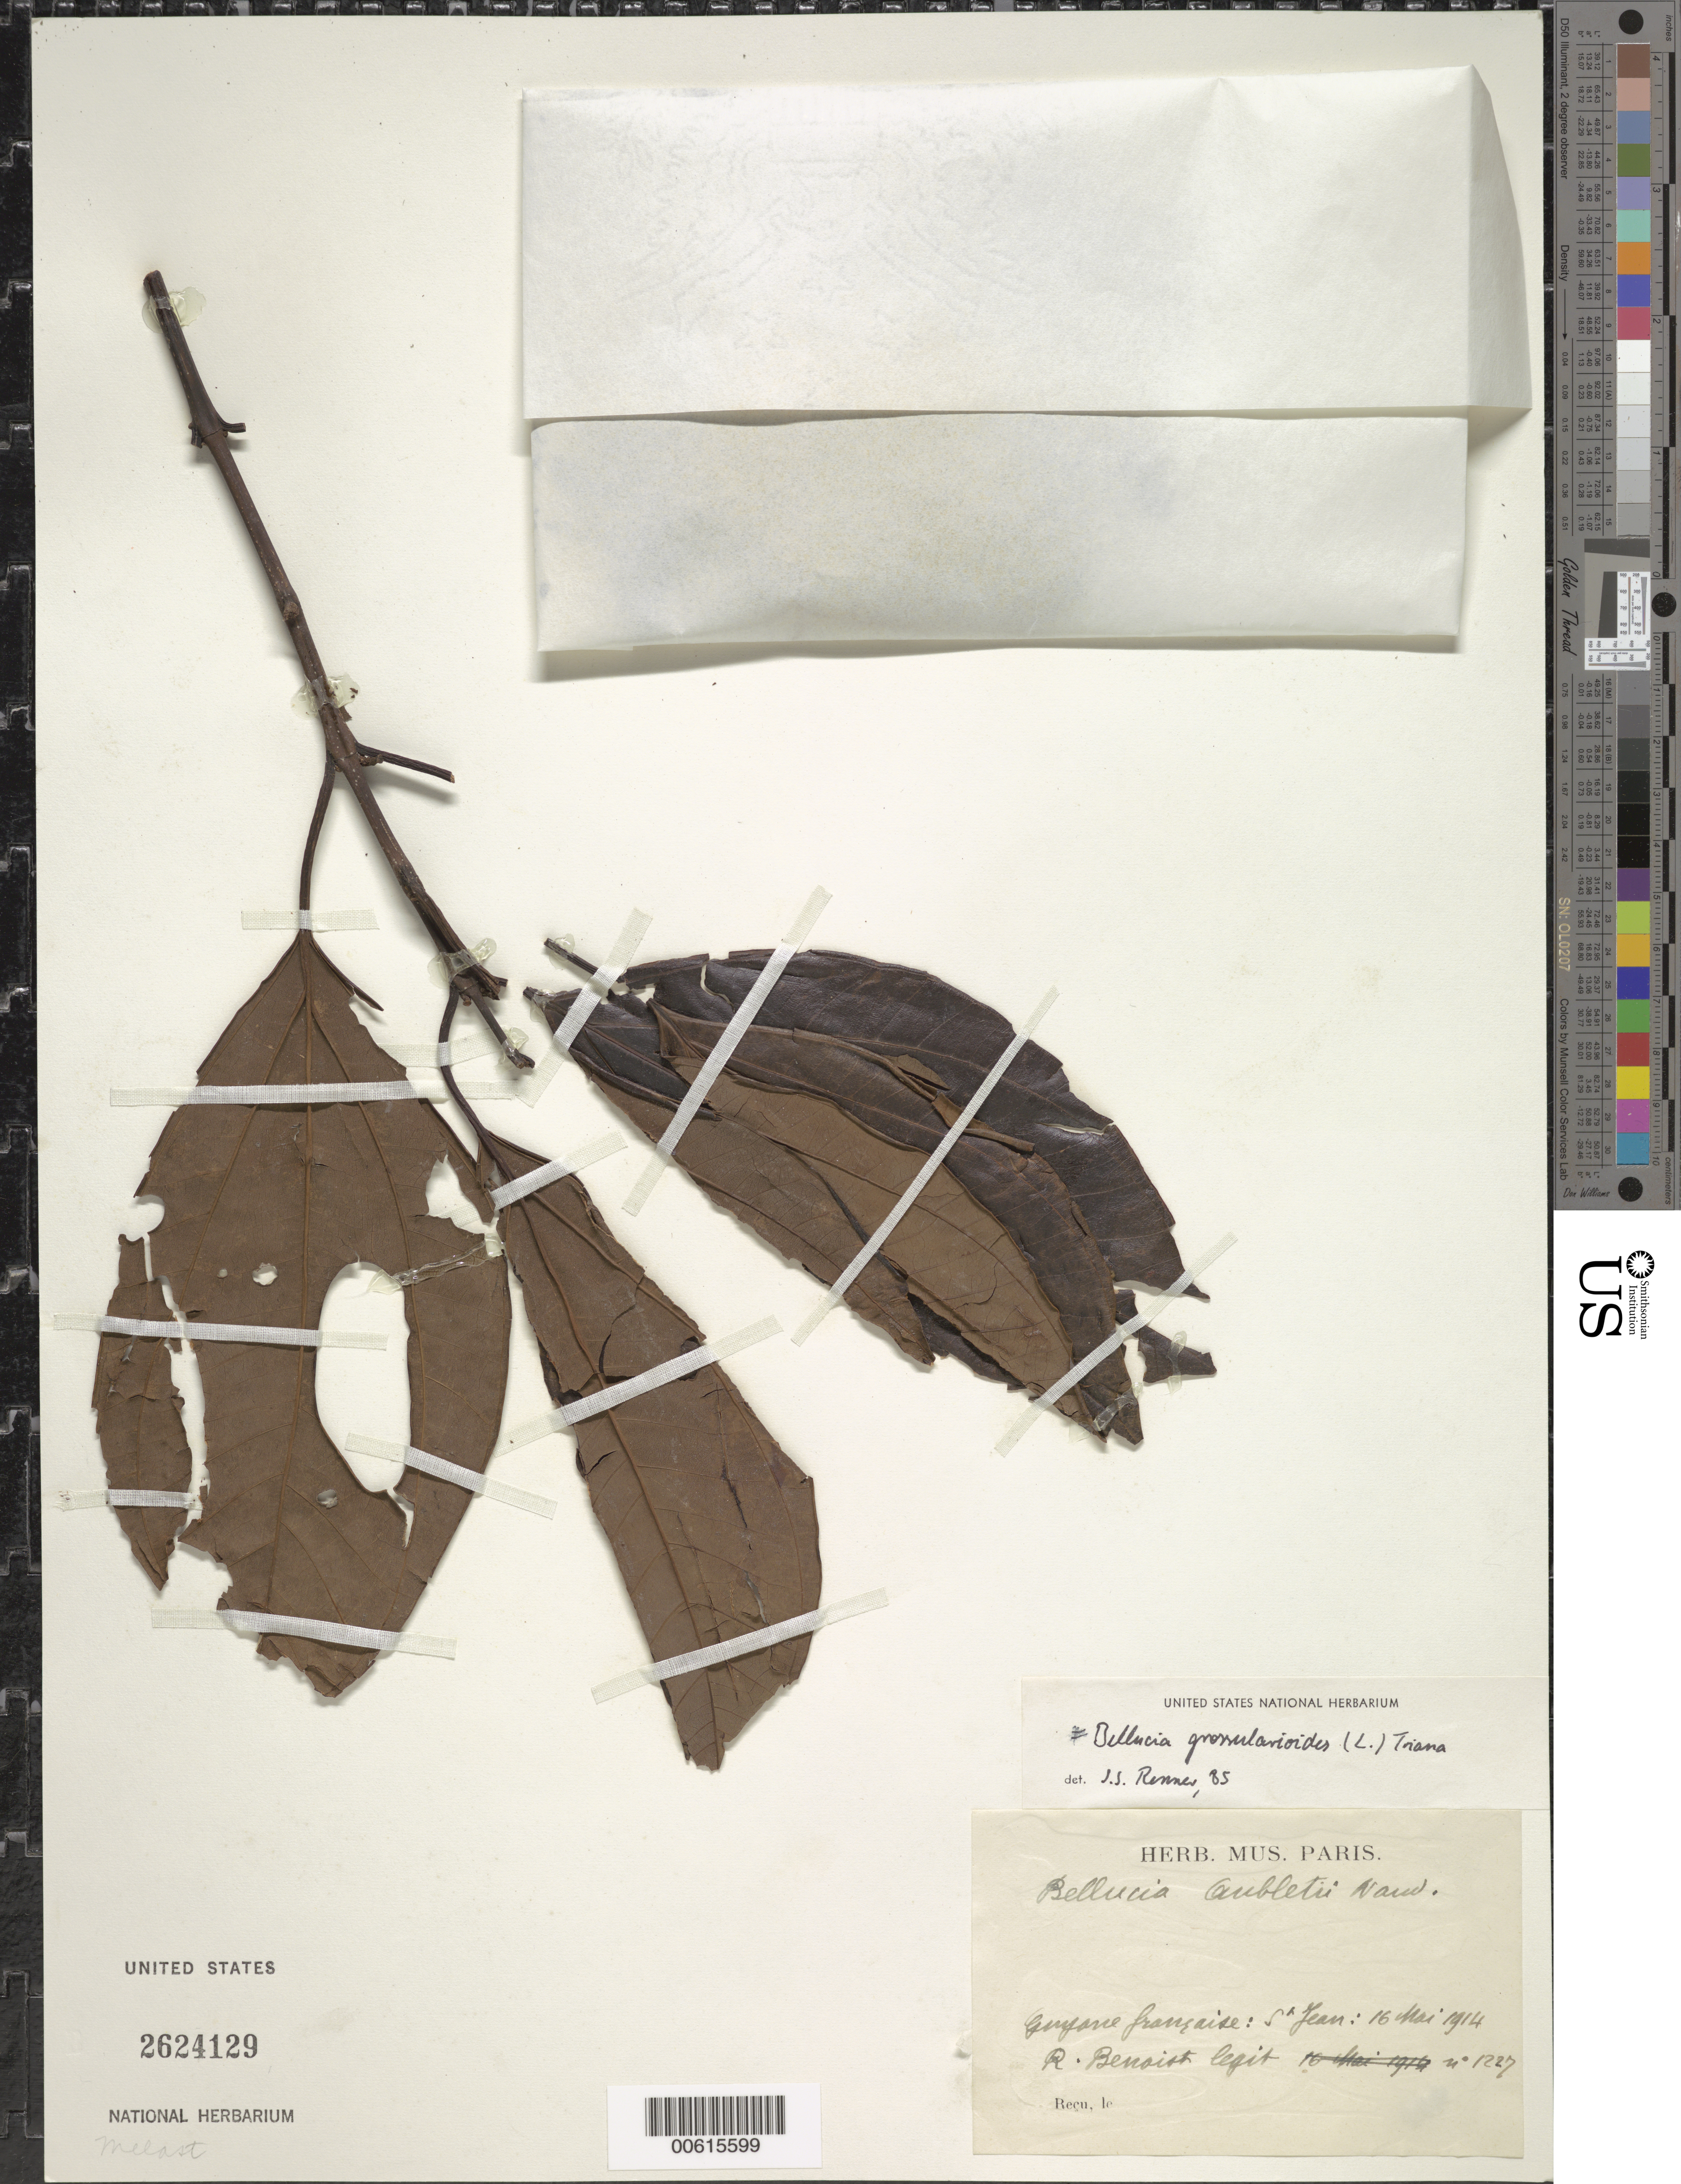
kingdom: Plantae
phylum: Tracheophyta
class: Magnoliopsida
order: Myrtales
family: Melastomataceae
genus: Bellucia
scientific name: Bellucia grossularioides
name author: (L.) Triana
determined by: Renner, S. S.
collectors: R. Benoist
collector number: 1227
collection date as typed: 16-May-14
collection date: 1914-05-16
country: French Guiana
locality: Village St. Jean du Maroni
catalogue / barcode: US 2624129